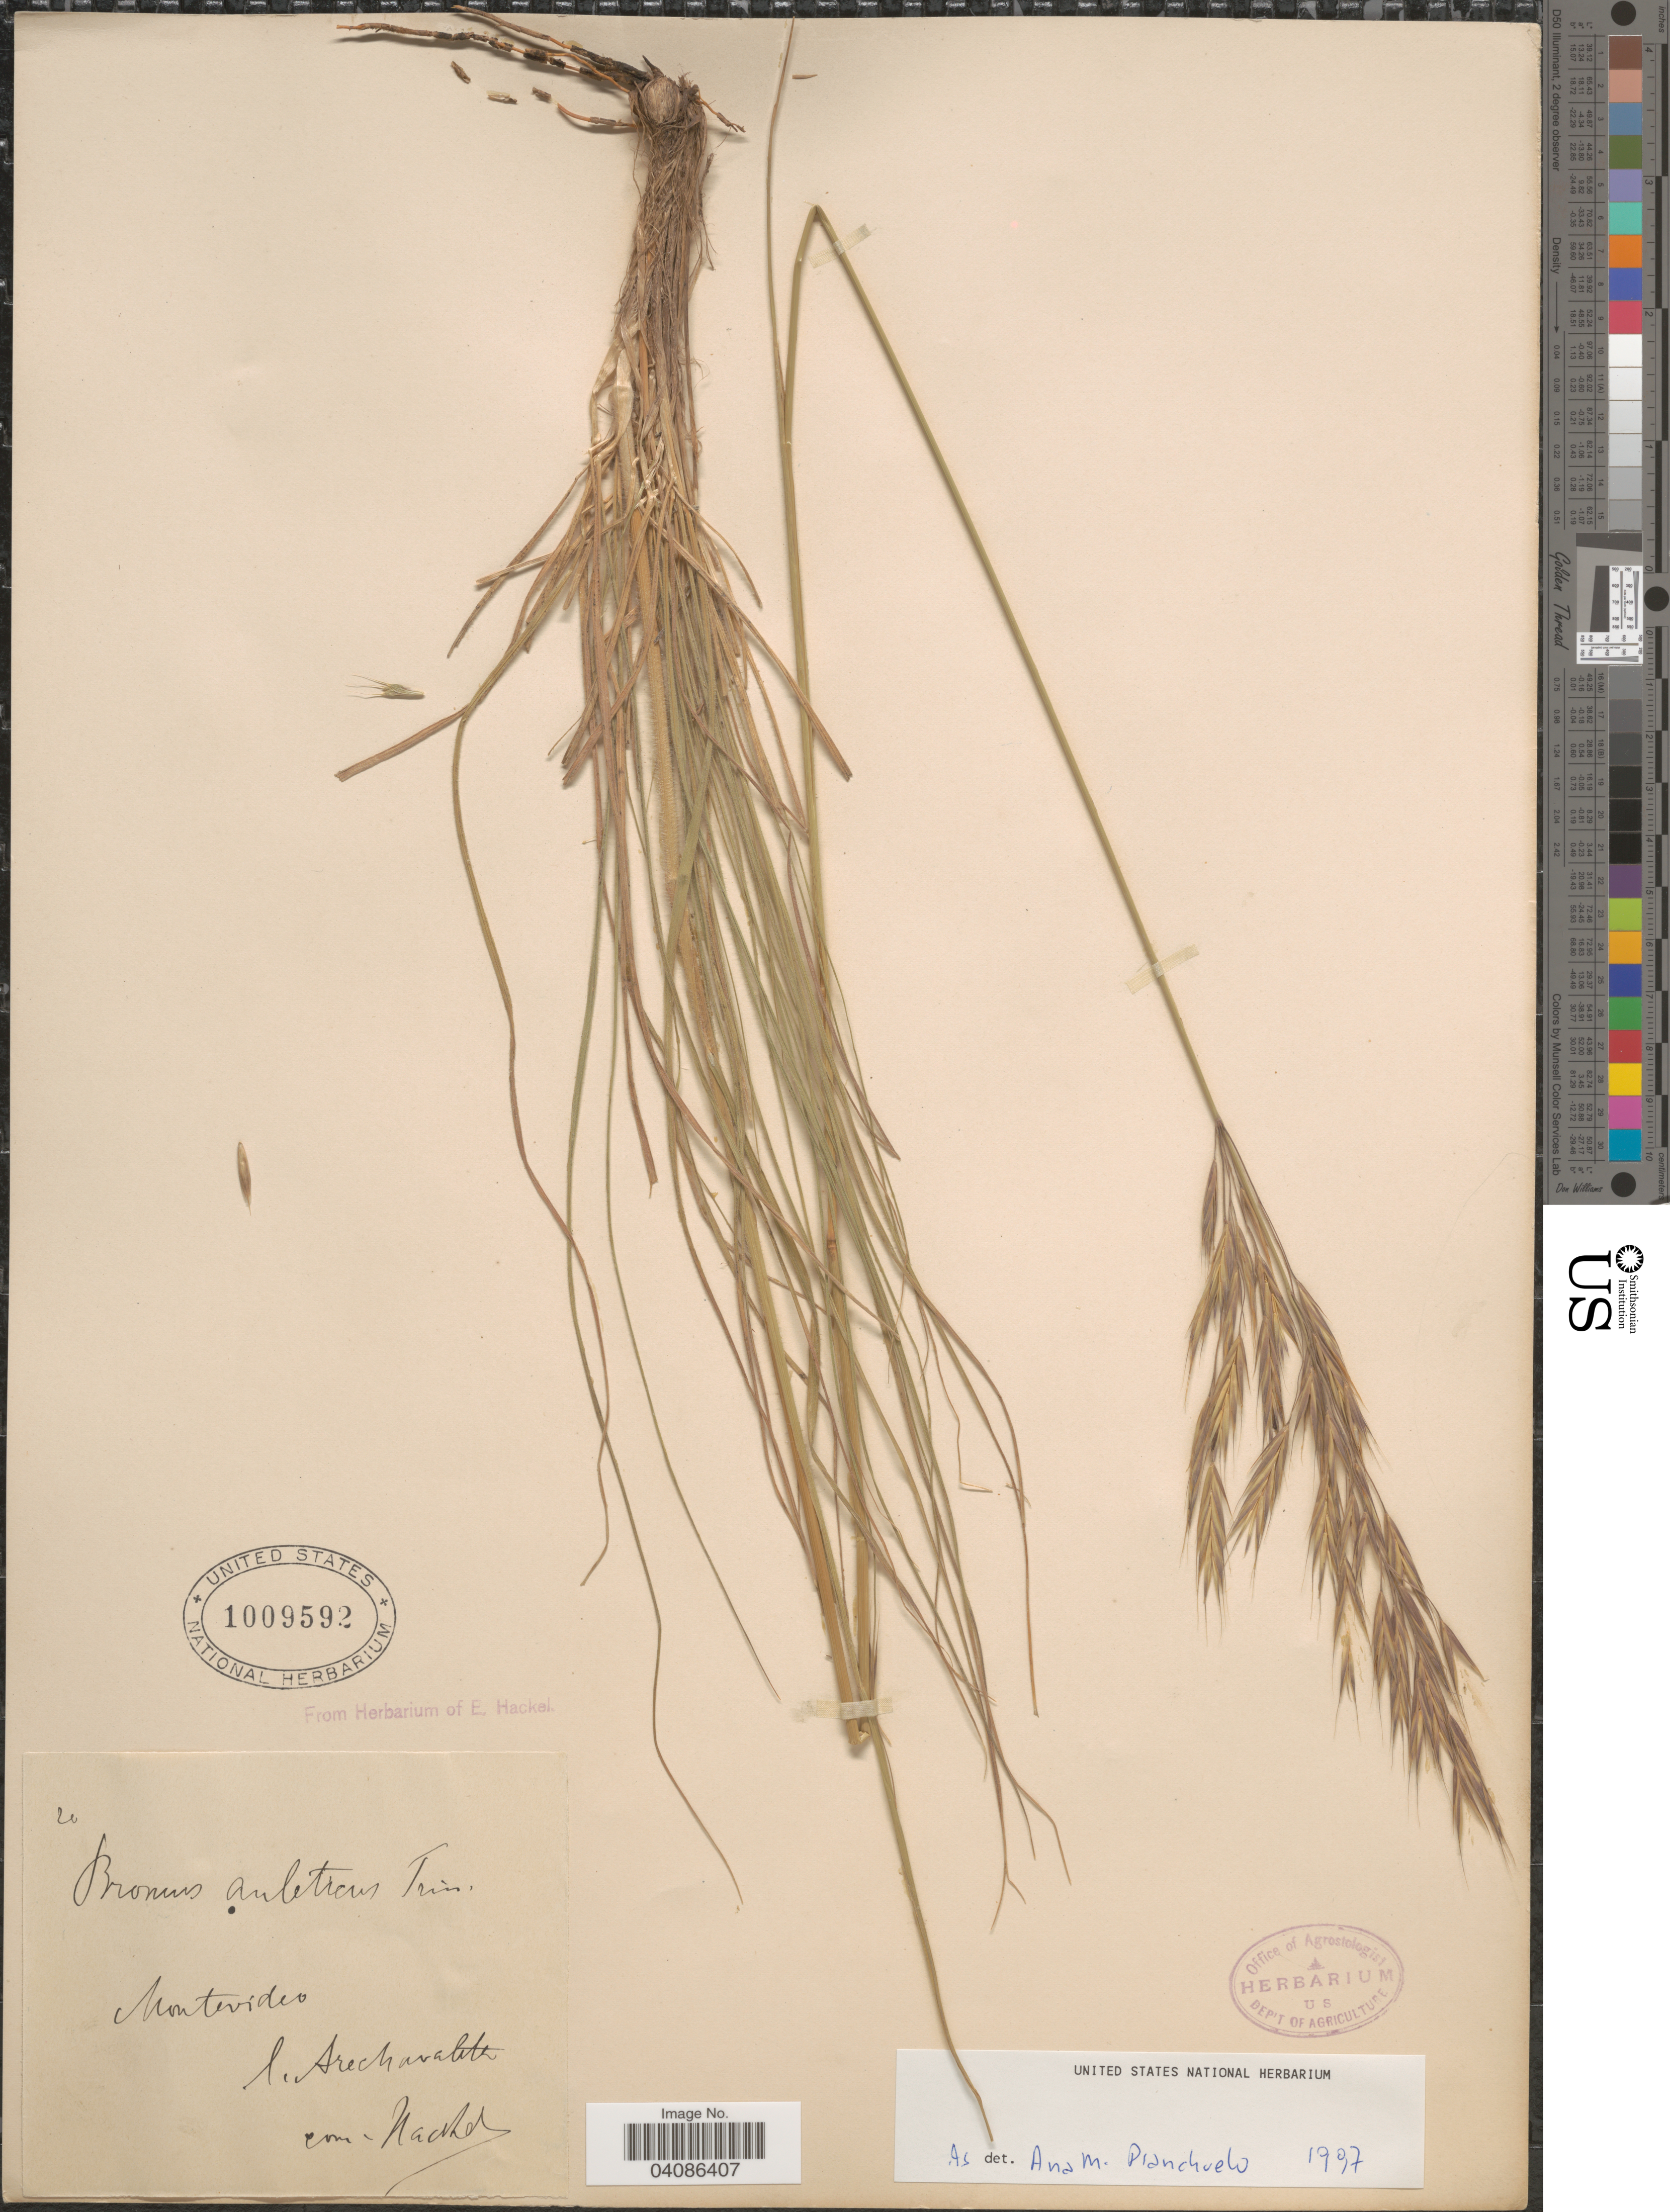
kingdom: Plantae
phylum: Tracheophyta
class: Liliopsida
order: Poales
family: Poaceae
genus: Bromus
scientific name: Bromus auleticus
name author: Trin. ex Nees in Mart.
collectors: Arechavaleta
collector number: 20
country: Uruguay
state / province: Montevideo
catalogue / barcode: US 1009592